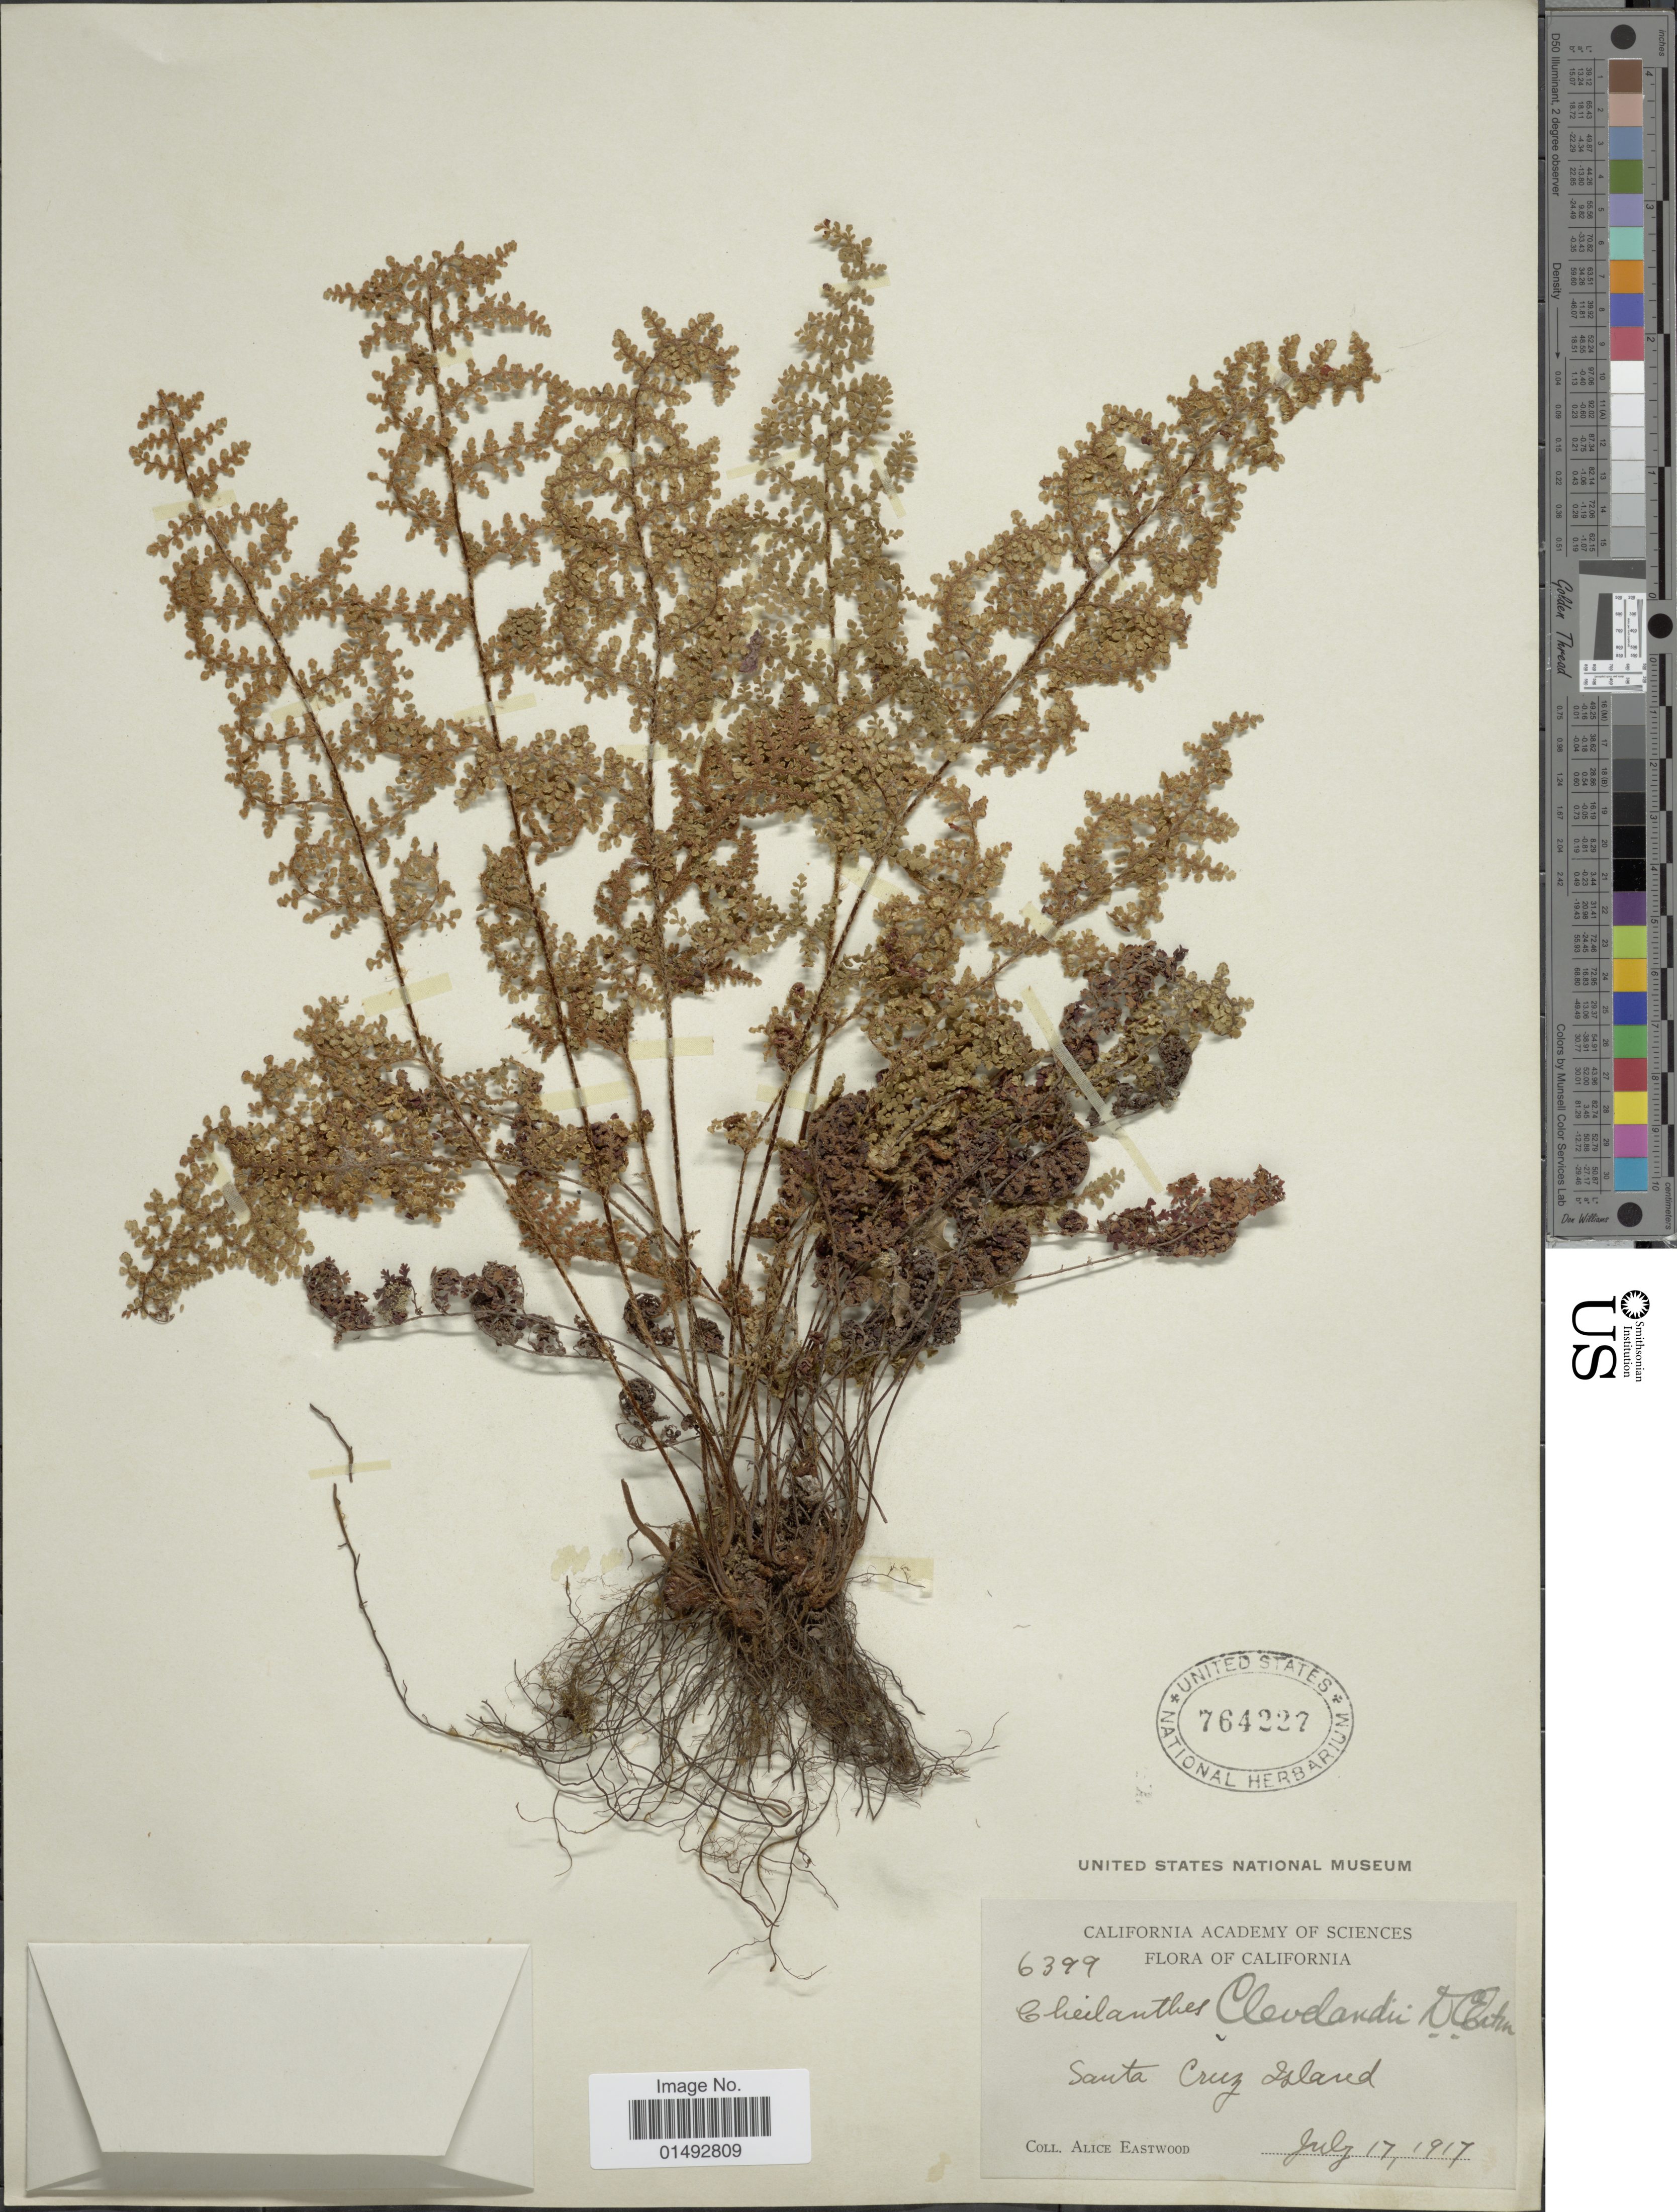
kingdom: Plantae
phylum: Tracheophyta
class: Polypodiopsida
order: Polypodiales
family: Pteridaceae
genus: Myriopteris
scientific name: Myriopteris clevelandii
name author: (D.C. Eaton) Grusz & Windham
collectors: A. Eastwood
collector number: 6399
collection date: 1917-07-17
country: United States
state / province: California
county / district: Santa Barbara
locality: Santa Cruz Island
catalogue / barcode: US 764227